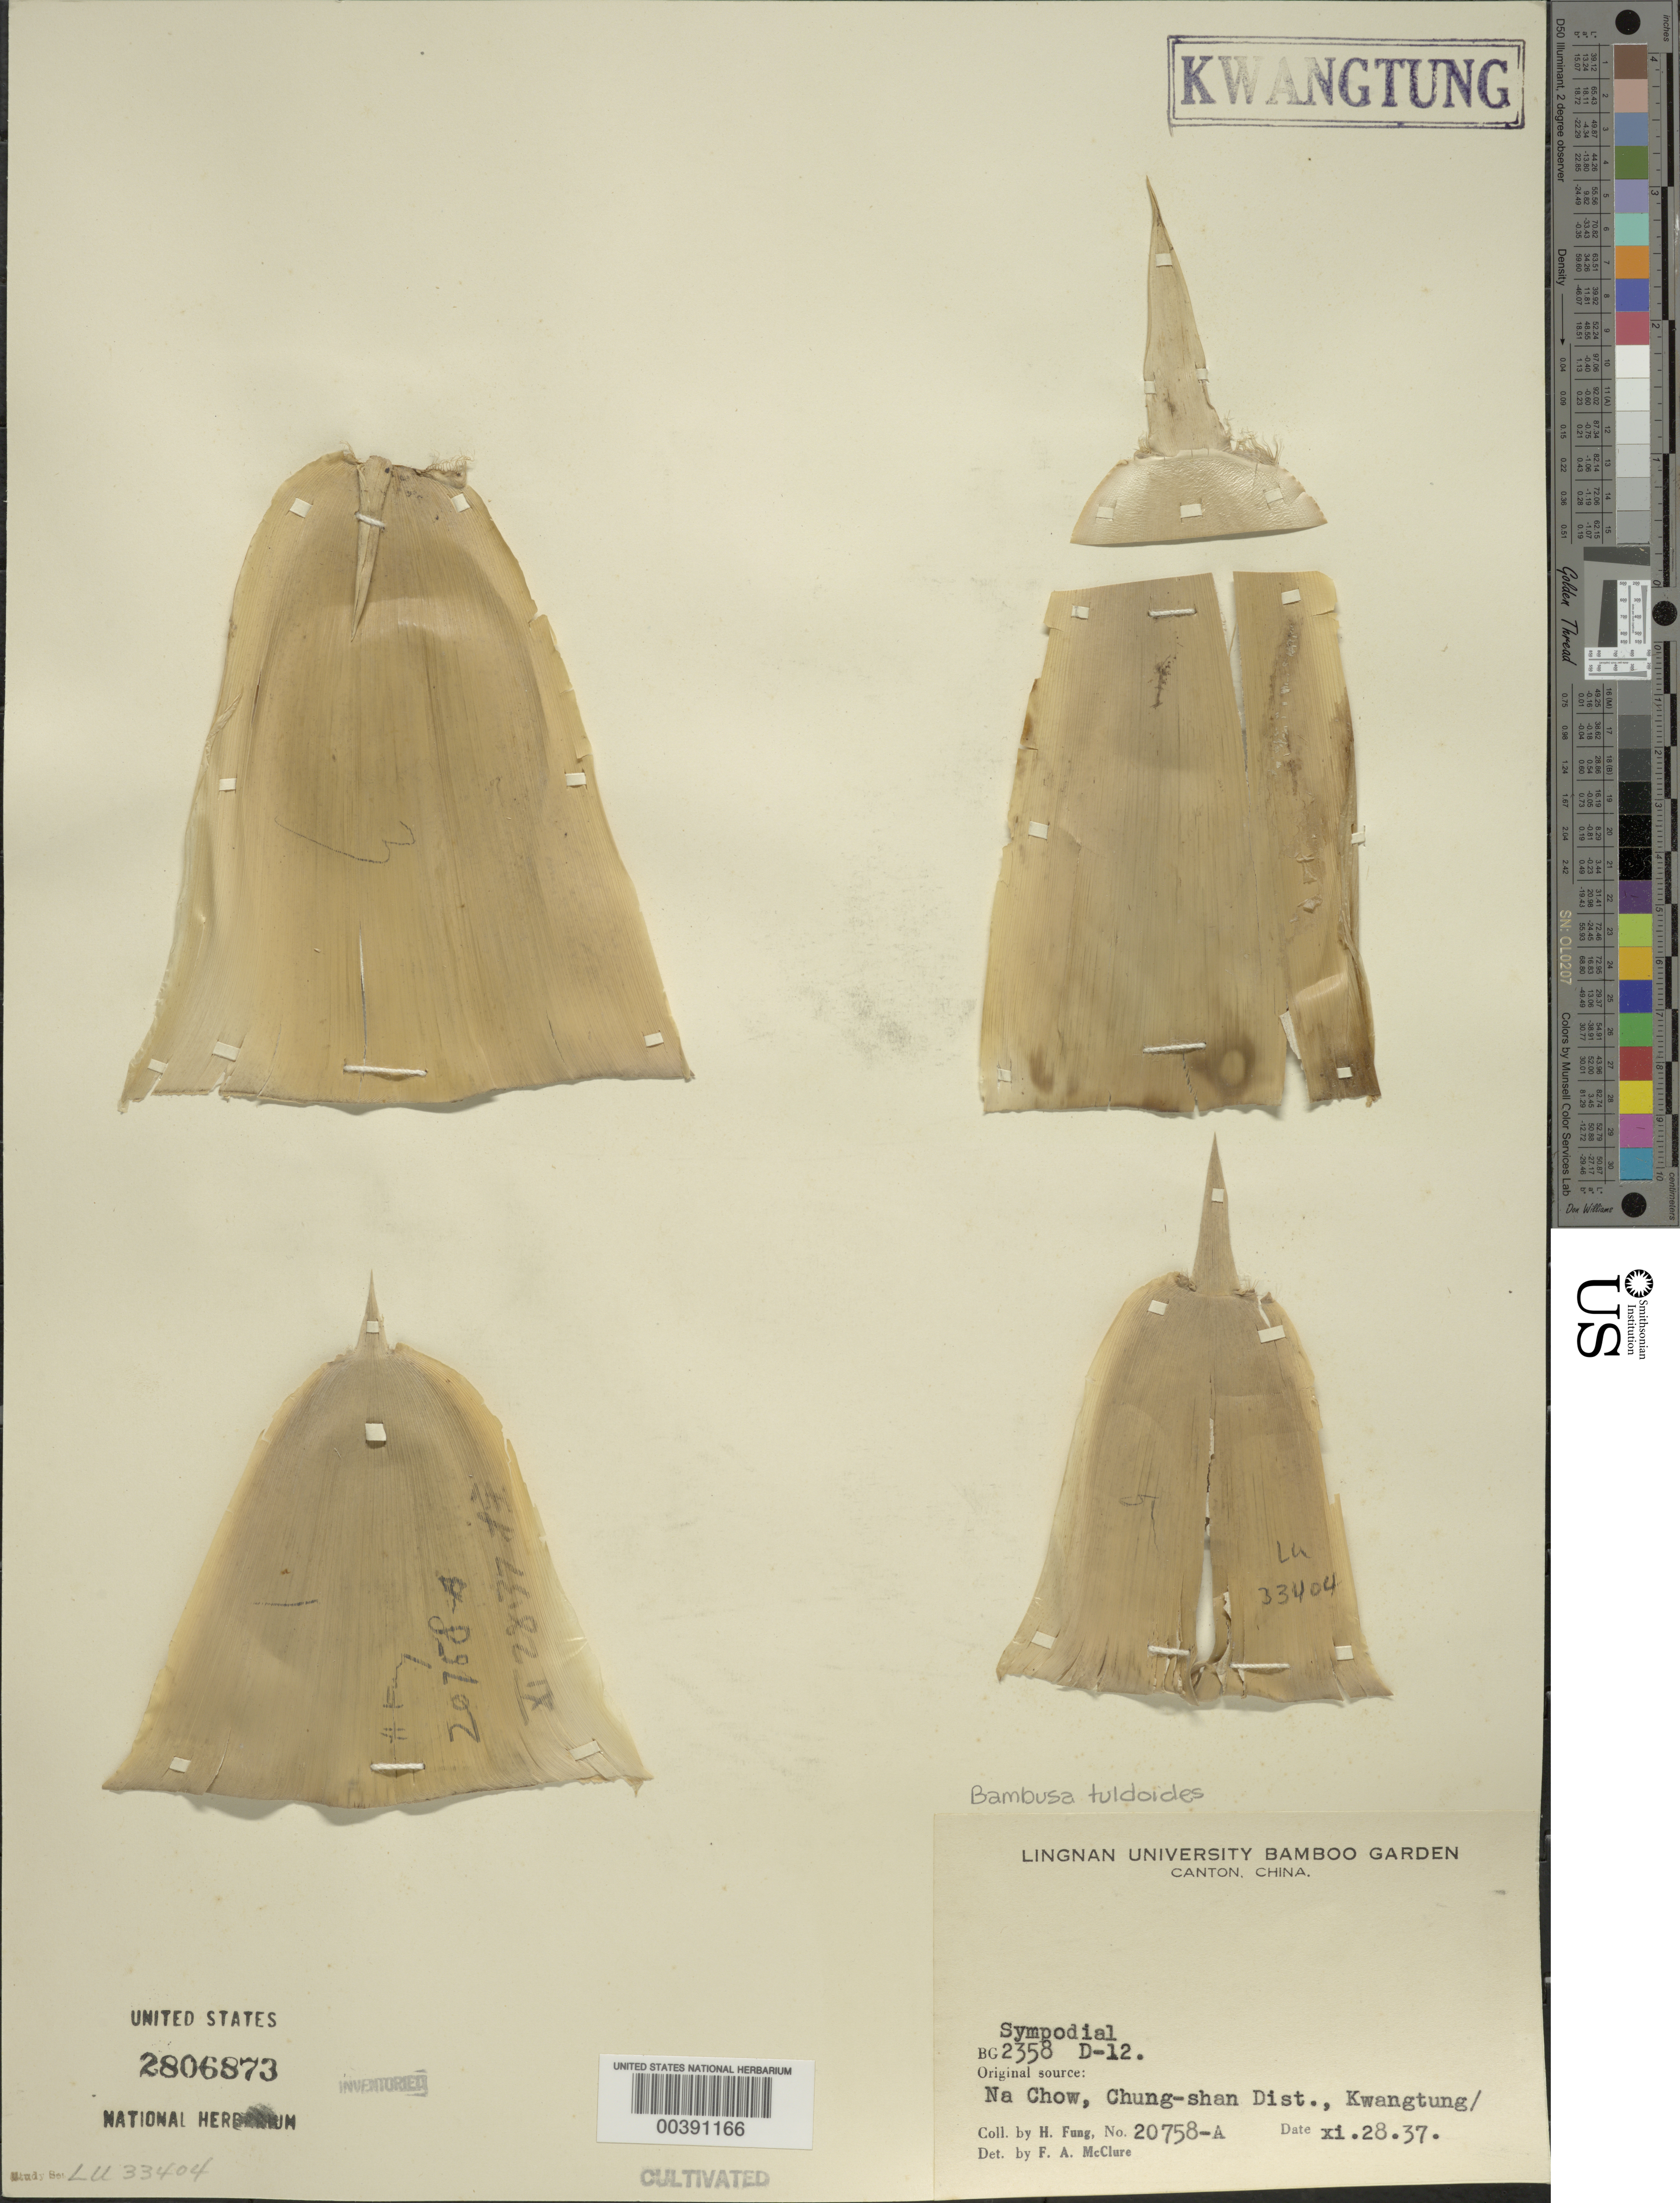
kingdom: Plantae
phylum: Tracheophyta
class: Liliopsida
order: Poales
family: Poaceae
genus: Bambusa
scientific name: Bambusa tuldoides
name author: Munro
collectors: H. L. Fung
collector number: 20758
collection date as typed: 28 Nov 1937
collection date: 1937-11-28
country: China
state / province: Guangdong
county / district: Guangzhou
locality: Lingnan univ. bg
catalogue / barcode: US 2806873